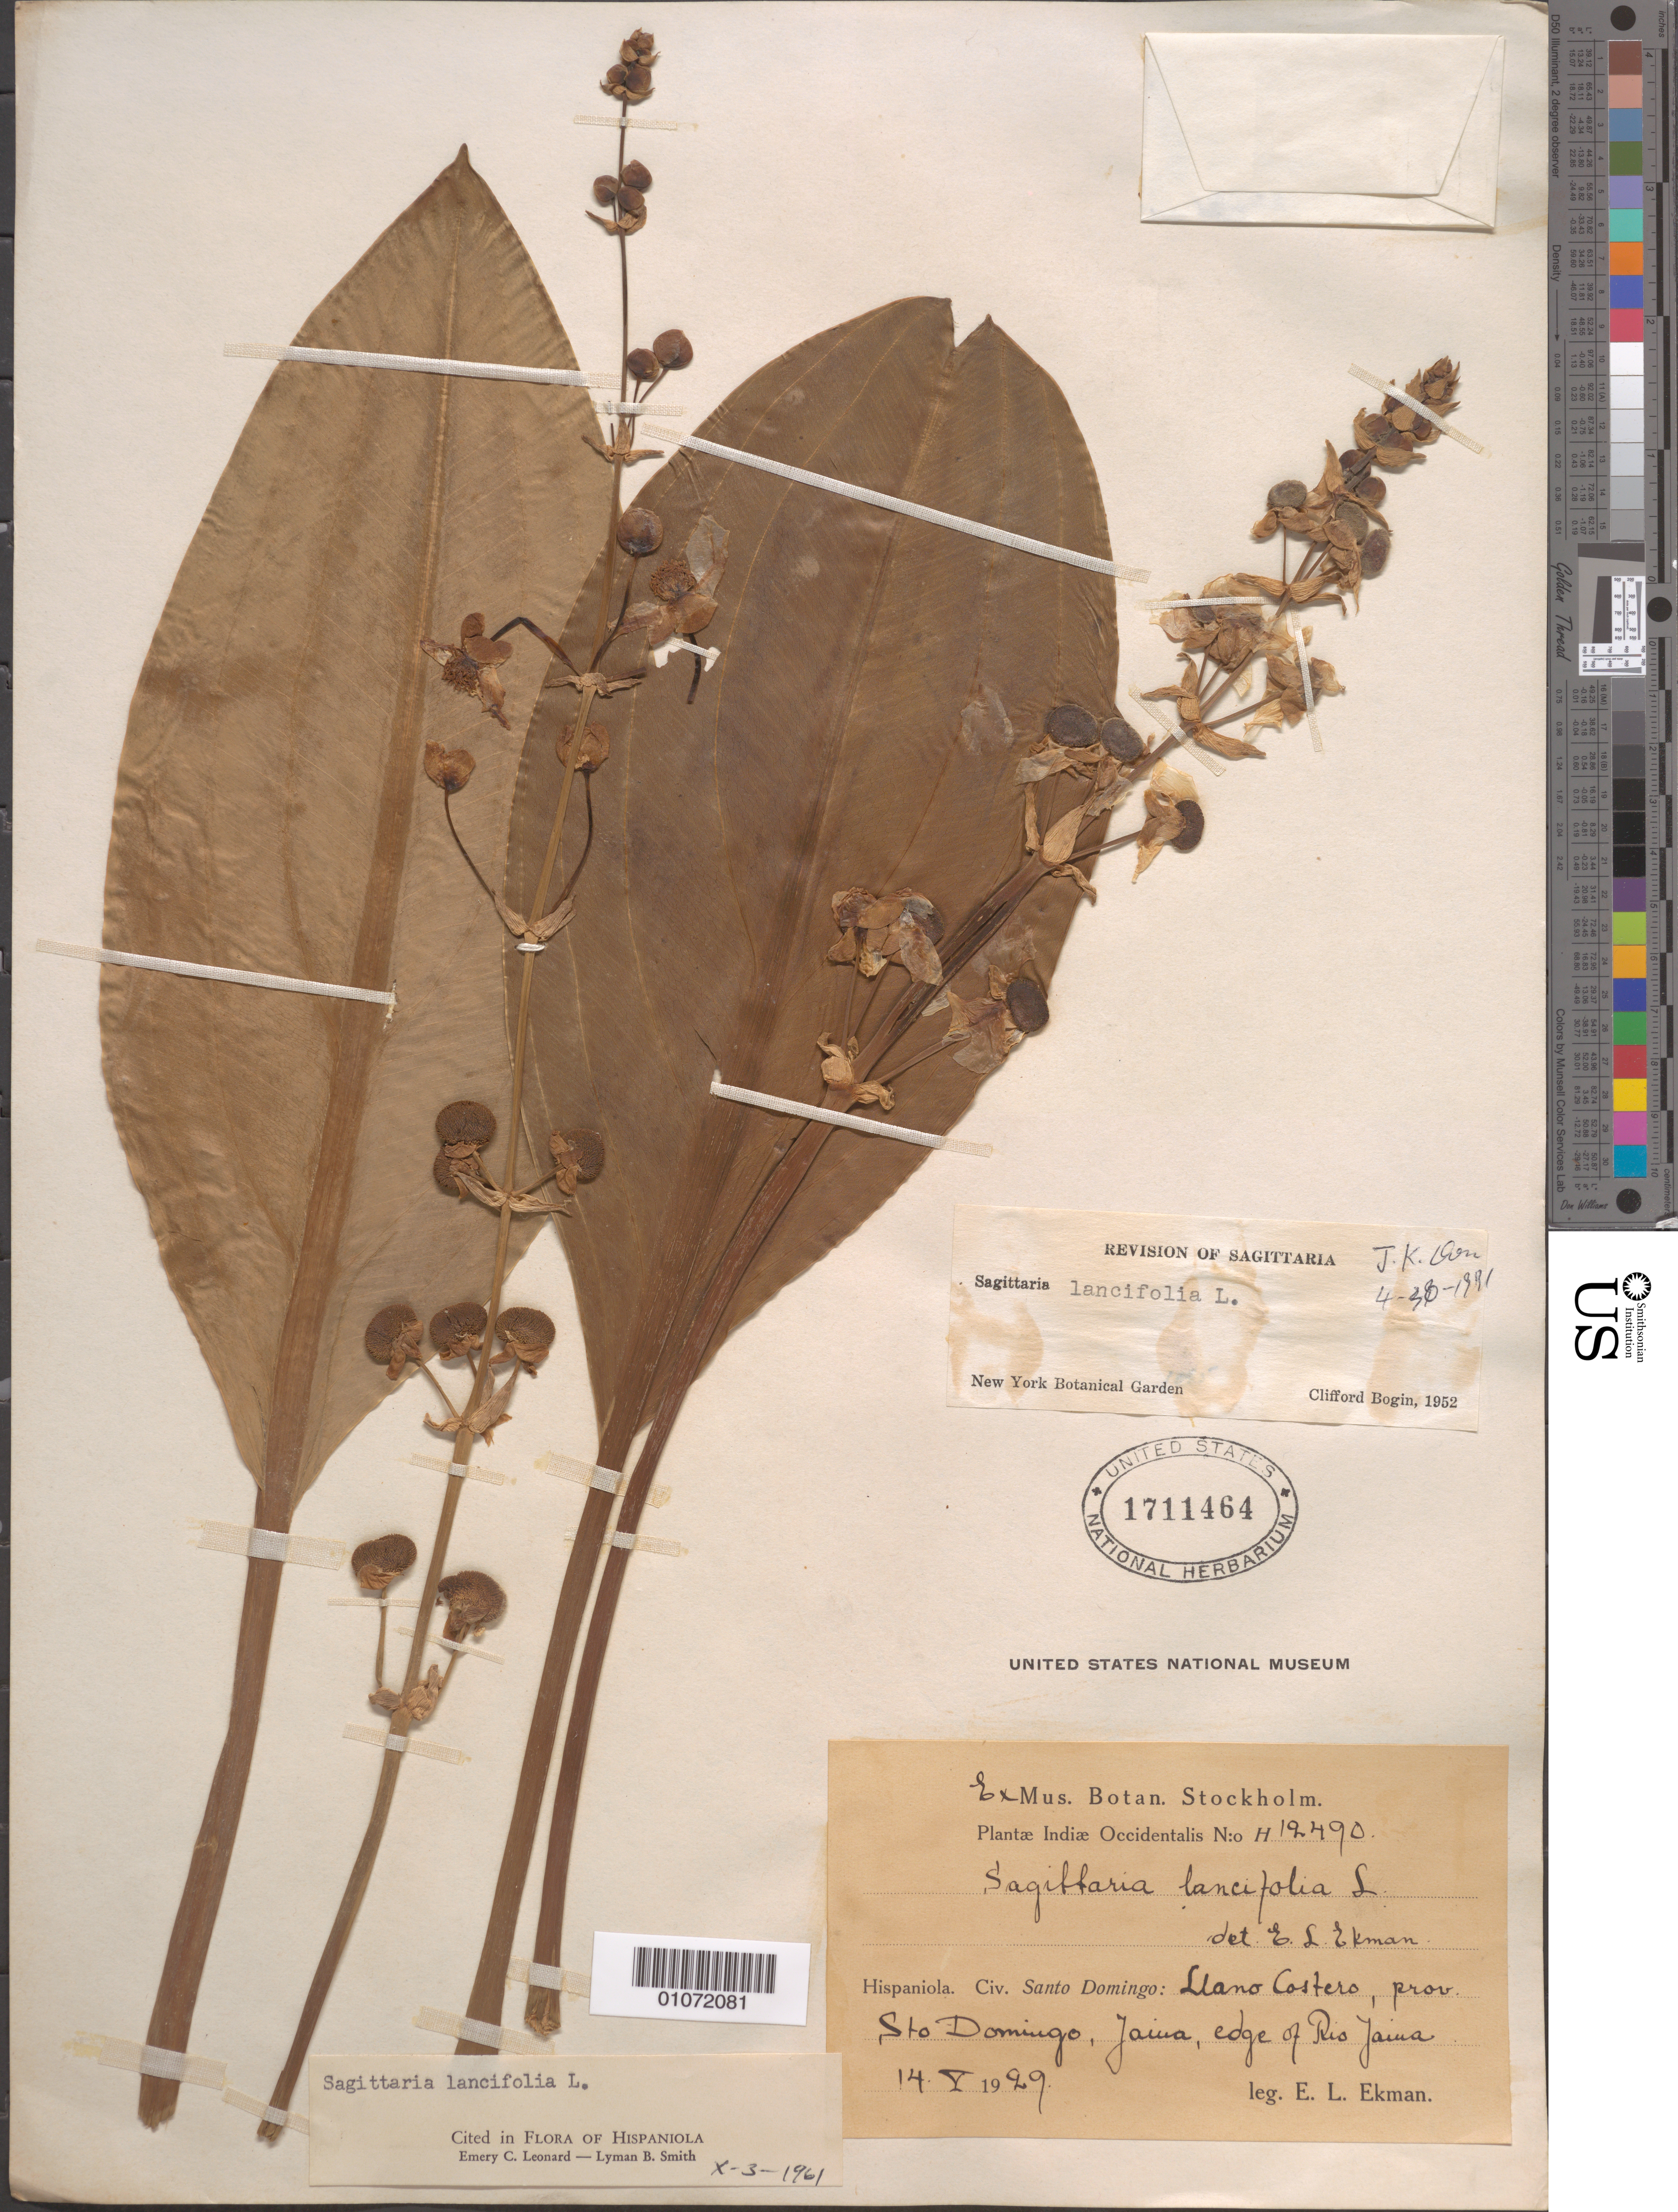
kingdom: Plantae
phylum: Tracheophyta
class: Liliopsida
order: Alismatales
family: Alismataceae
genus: Sagittaria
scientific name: Sagittaria lancifolia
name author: L.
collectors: E. L. Ekman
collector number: H 19490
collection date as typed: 14 May 1929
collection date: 1929-05-14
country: Dominican Republic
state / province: Santo Domingo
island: Hispaniola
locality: Llano Castero, province Santo Domingo, jaiura, edge of rio jaiura.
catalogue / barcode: US 1711464